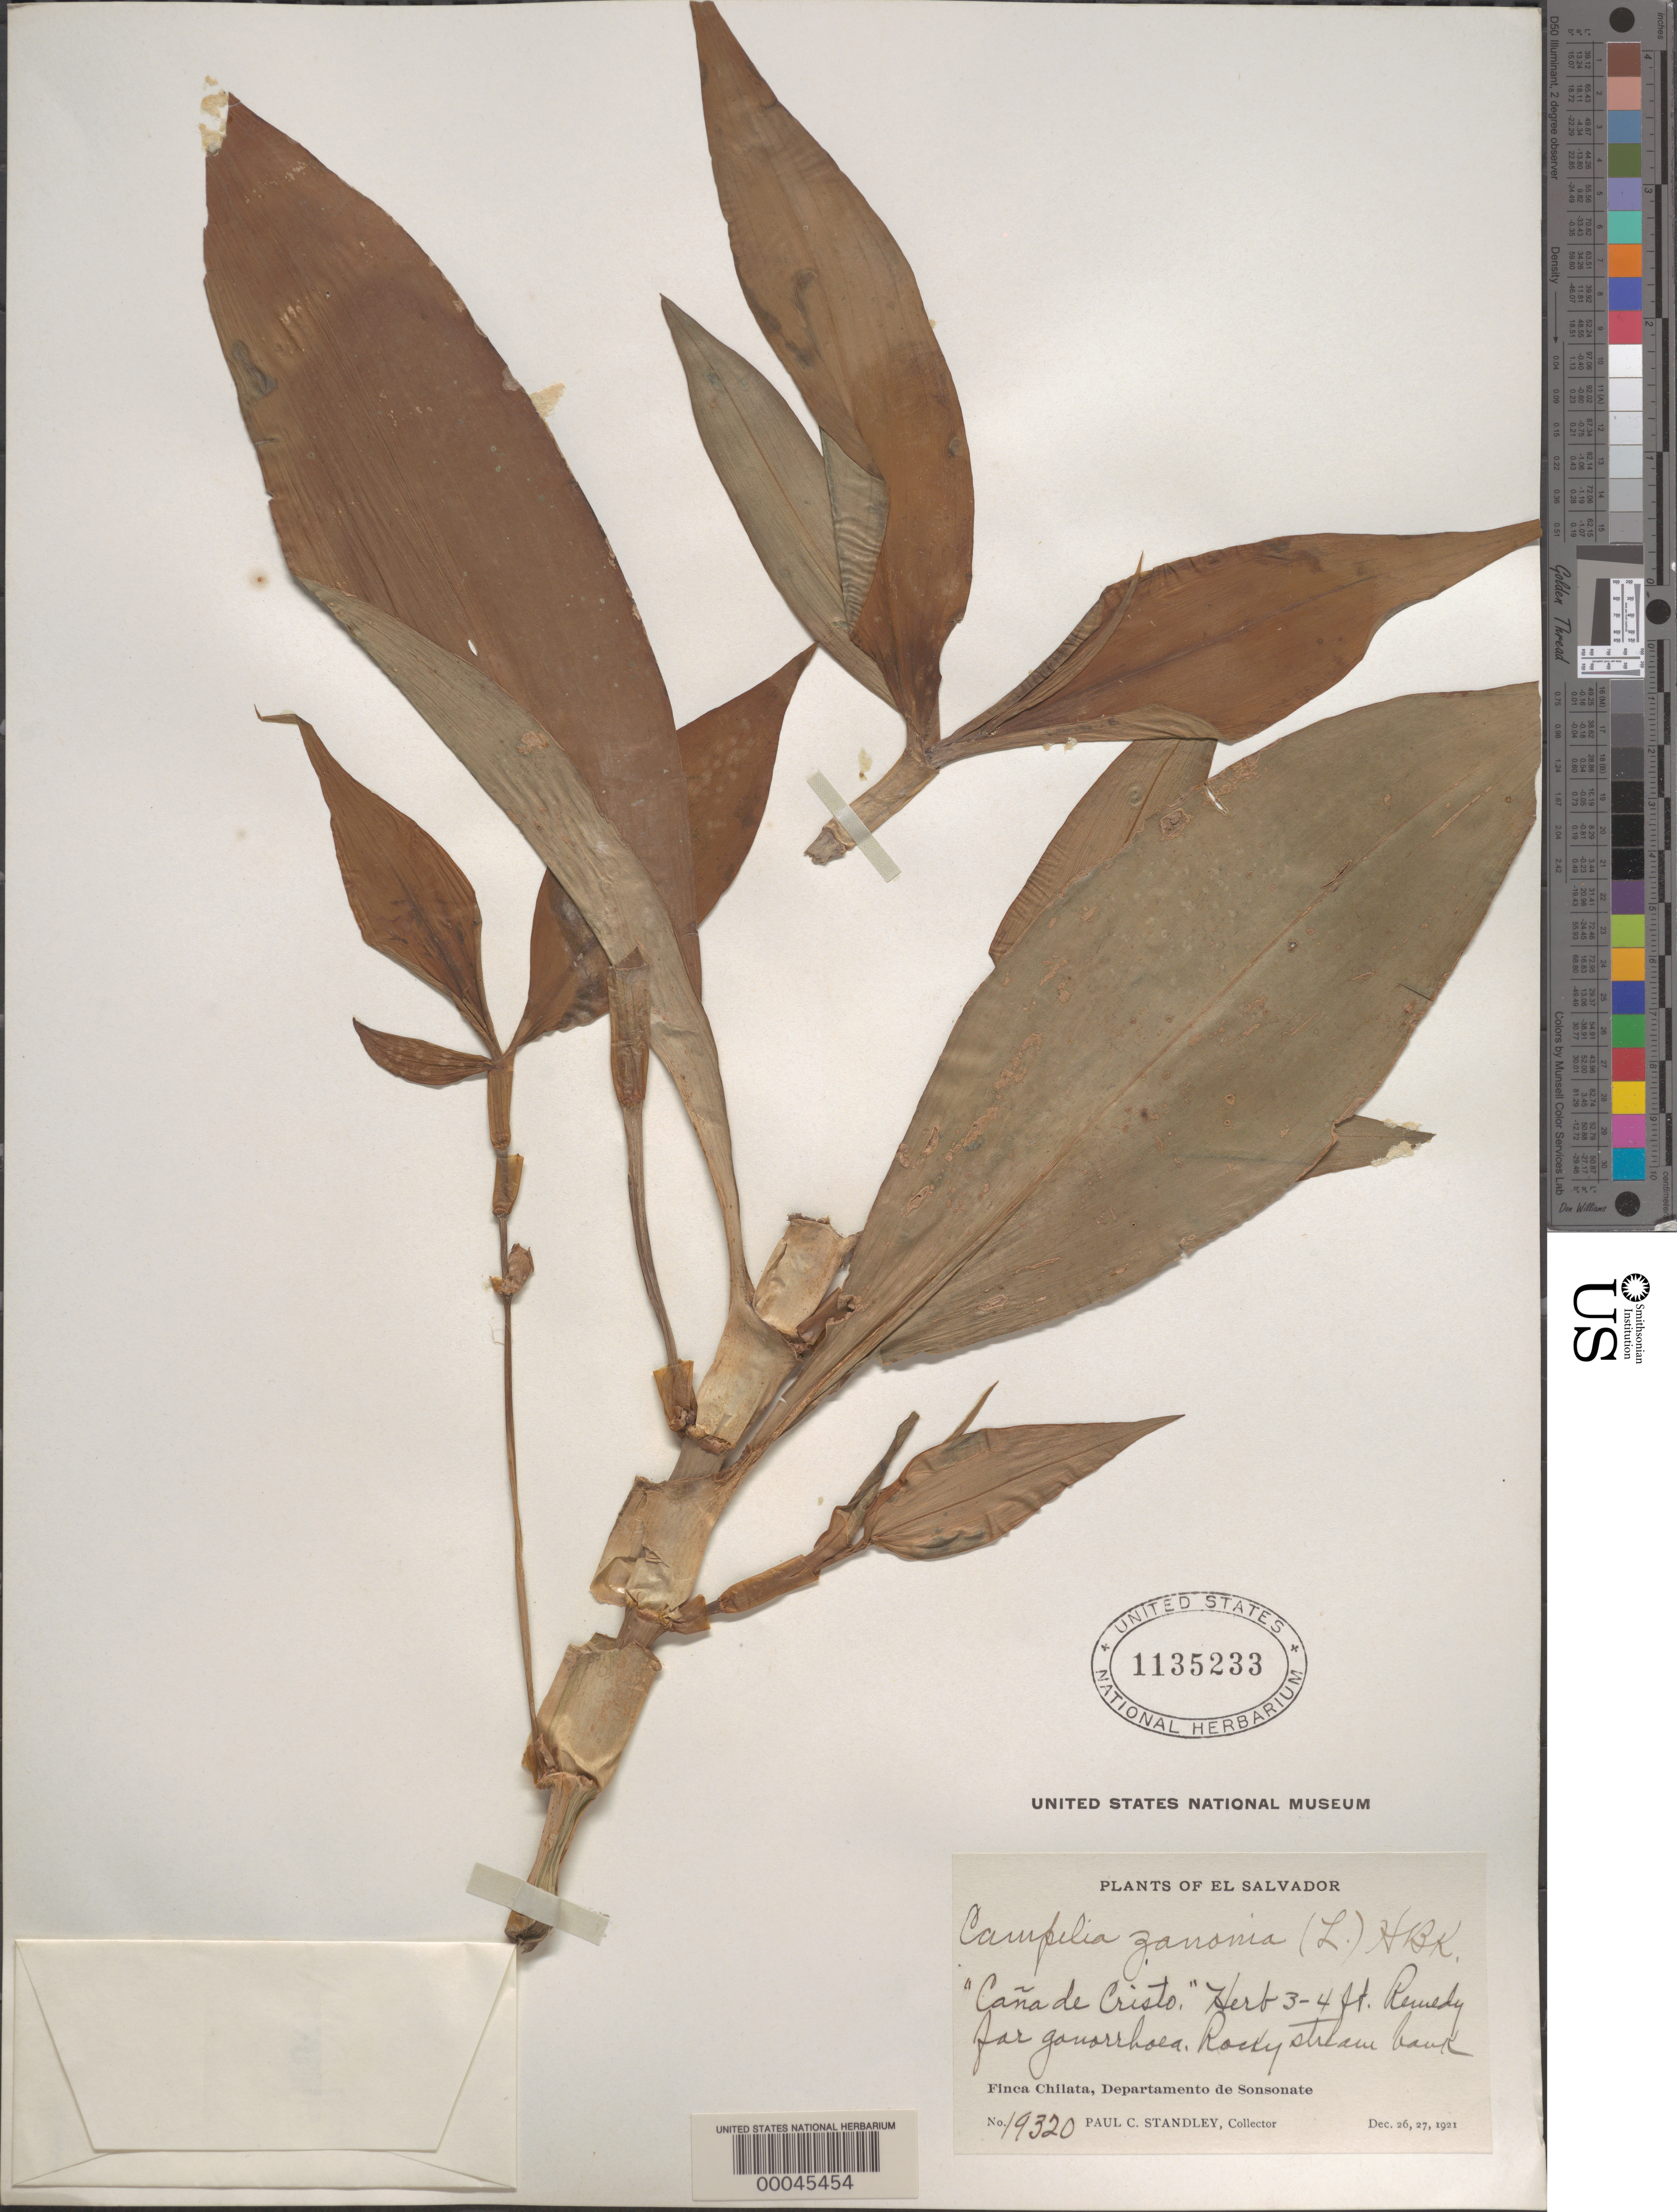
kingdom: Plantae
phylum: Tracheophyta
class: Liliopsida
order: Commelinales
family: Commelinaceae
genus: Tradescantia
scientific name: Tradescantia zanonia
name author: (L.) Sw.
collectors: P. C. Standley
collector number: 19320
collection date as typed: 26 Dec 1921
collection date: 1921-12-26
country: El Salvador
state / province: Sonsonate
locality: Cana de cristo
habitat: Rocky streambank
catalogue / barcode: US 1135233